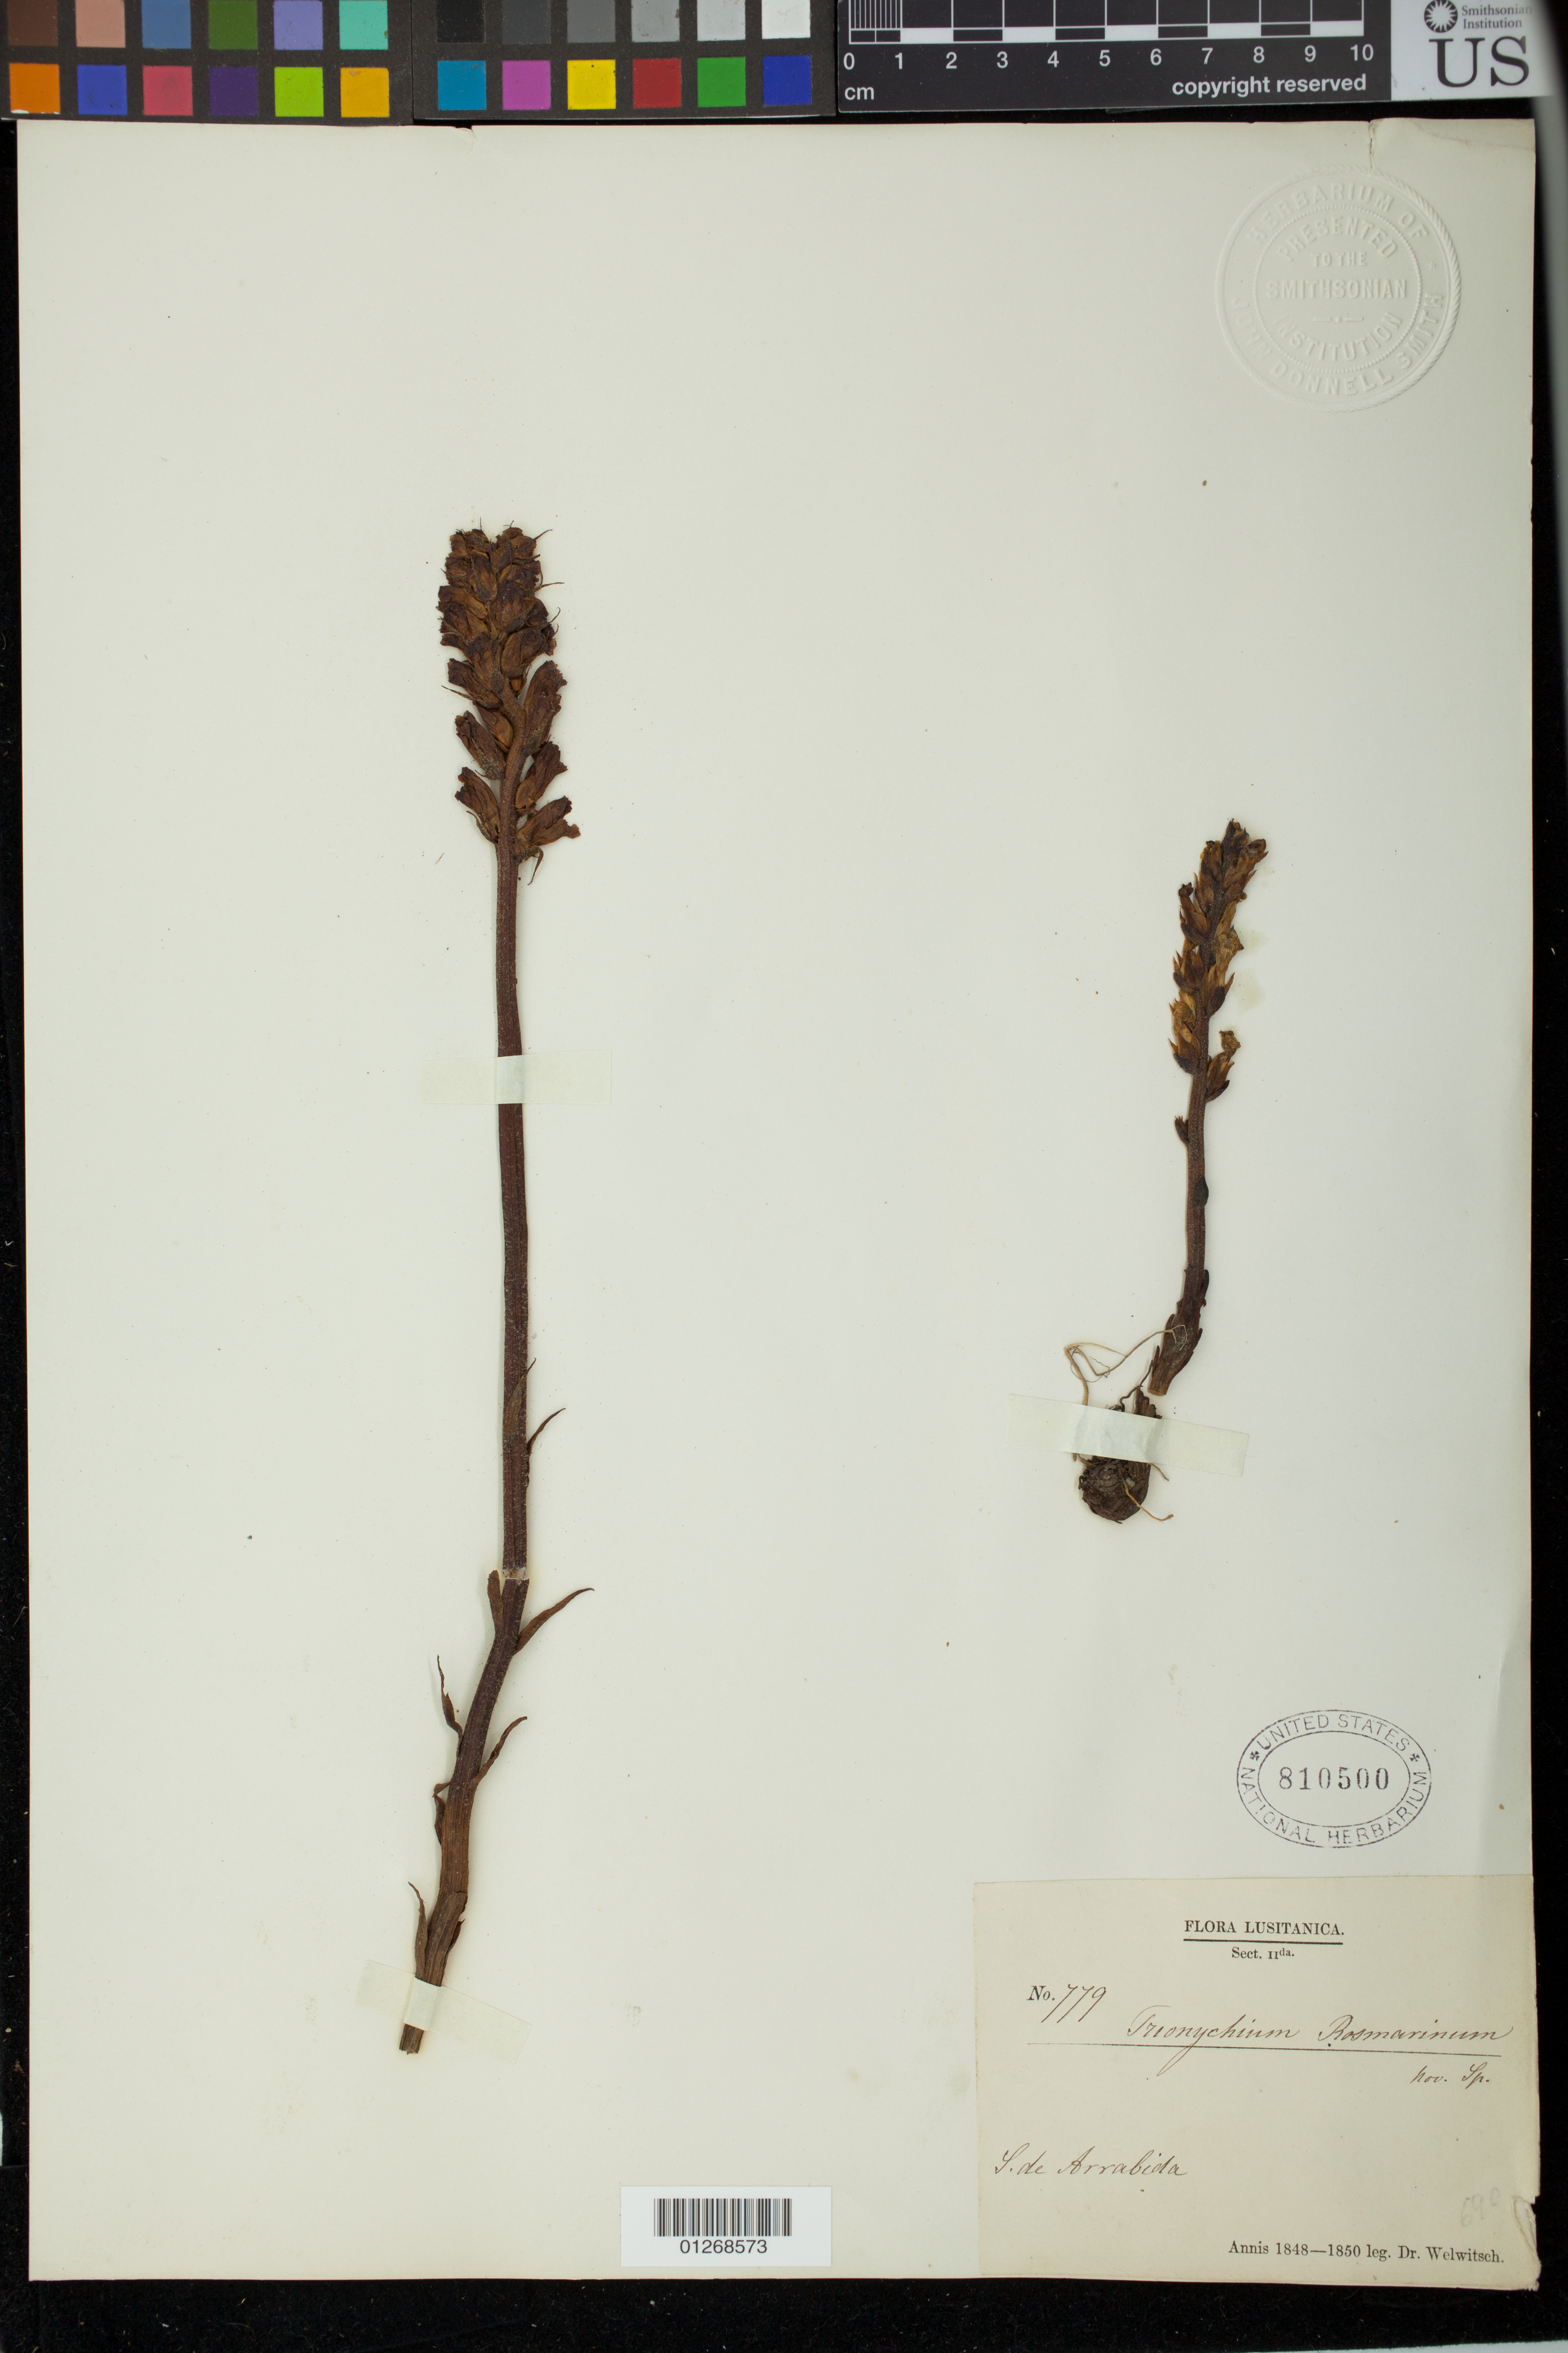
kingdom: Plantae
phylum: Tracheophyta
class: Magnoliopsida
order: Lamiales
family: Orobanchaceae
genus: Orobanche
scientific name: Orobanche mutelii var. stenosiphon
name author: Beck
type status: Type Collection; Isolectotype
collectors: F. M. Welwitsch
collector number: II 779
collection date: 1848/1850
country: Portugal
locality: "Flora Lusitanica", S. de Arrabida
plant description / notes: Specimen is apparently a mixture, mounted with 2 different taxa. As noted by Óscar Sánchez Pedraja (via email, Oct. 2015): "Flora lusitanica. / Sect. IIda. / No. 779 Trionychium Rosmarinum / nov. Sp. / S. de Arrabida / Annis 1848-1850 leg. Dr. Welwitsch." (USNC 810500 - 01268573 [the sheet contains two specimens, only the right-hand specimen is Phelipanche rosmarina ([Welw. ex] Beck [1921]) Banfi, Galasso & Soldano in Atti Soc. Ital. Sci. Nat. Mus. Civico Storia Nat. Milano 146(2): 235 (2005 [&#39;Dec. 2005&#39; publ. July 2005]) (Isolectotype - rev. Óscar Sánchez Pedraja, Sept. 2015), but the other (the left-hand of the pair seems to be Orobanche foetida Poir.)") Phelipanche rosmarina ([Welw. ex] Beck [1921]) Banfi, Galasso & Soldano in Atti Soc. Ital. Sci. Nat. Mus. Civico Storia Nat. Milano 146(2): 235 (2005 [&#39;Dec. 2005&#39; publ. July 2005]); = Orobanche rosmarina [Welw. ex] Beck in Oesterr. Bot. Z. 70: 243 (1921) {"O. rosmarina (Welw.) Beck [nomen specificum novum]; = Orobanche mutelii var. stenosiphon Beck in Biblioth. Bot. 19: 96, t. 1 f. 13(1) (1890)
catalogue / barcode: US 810500